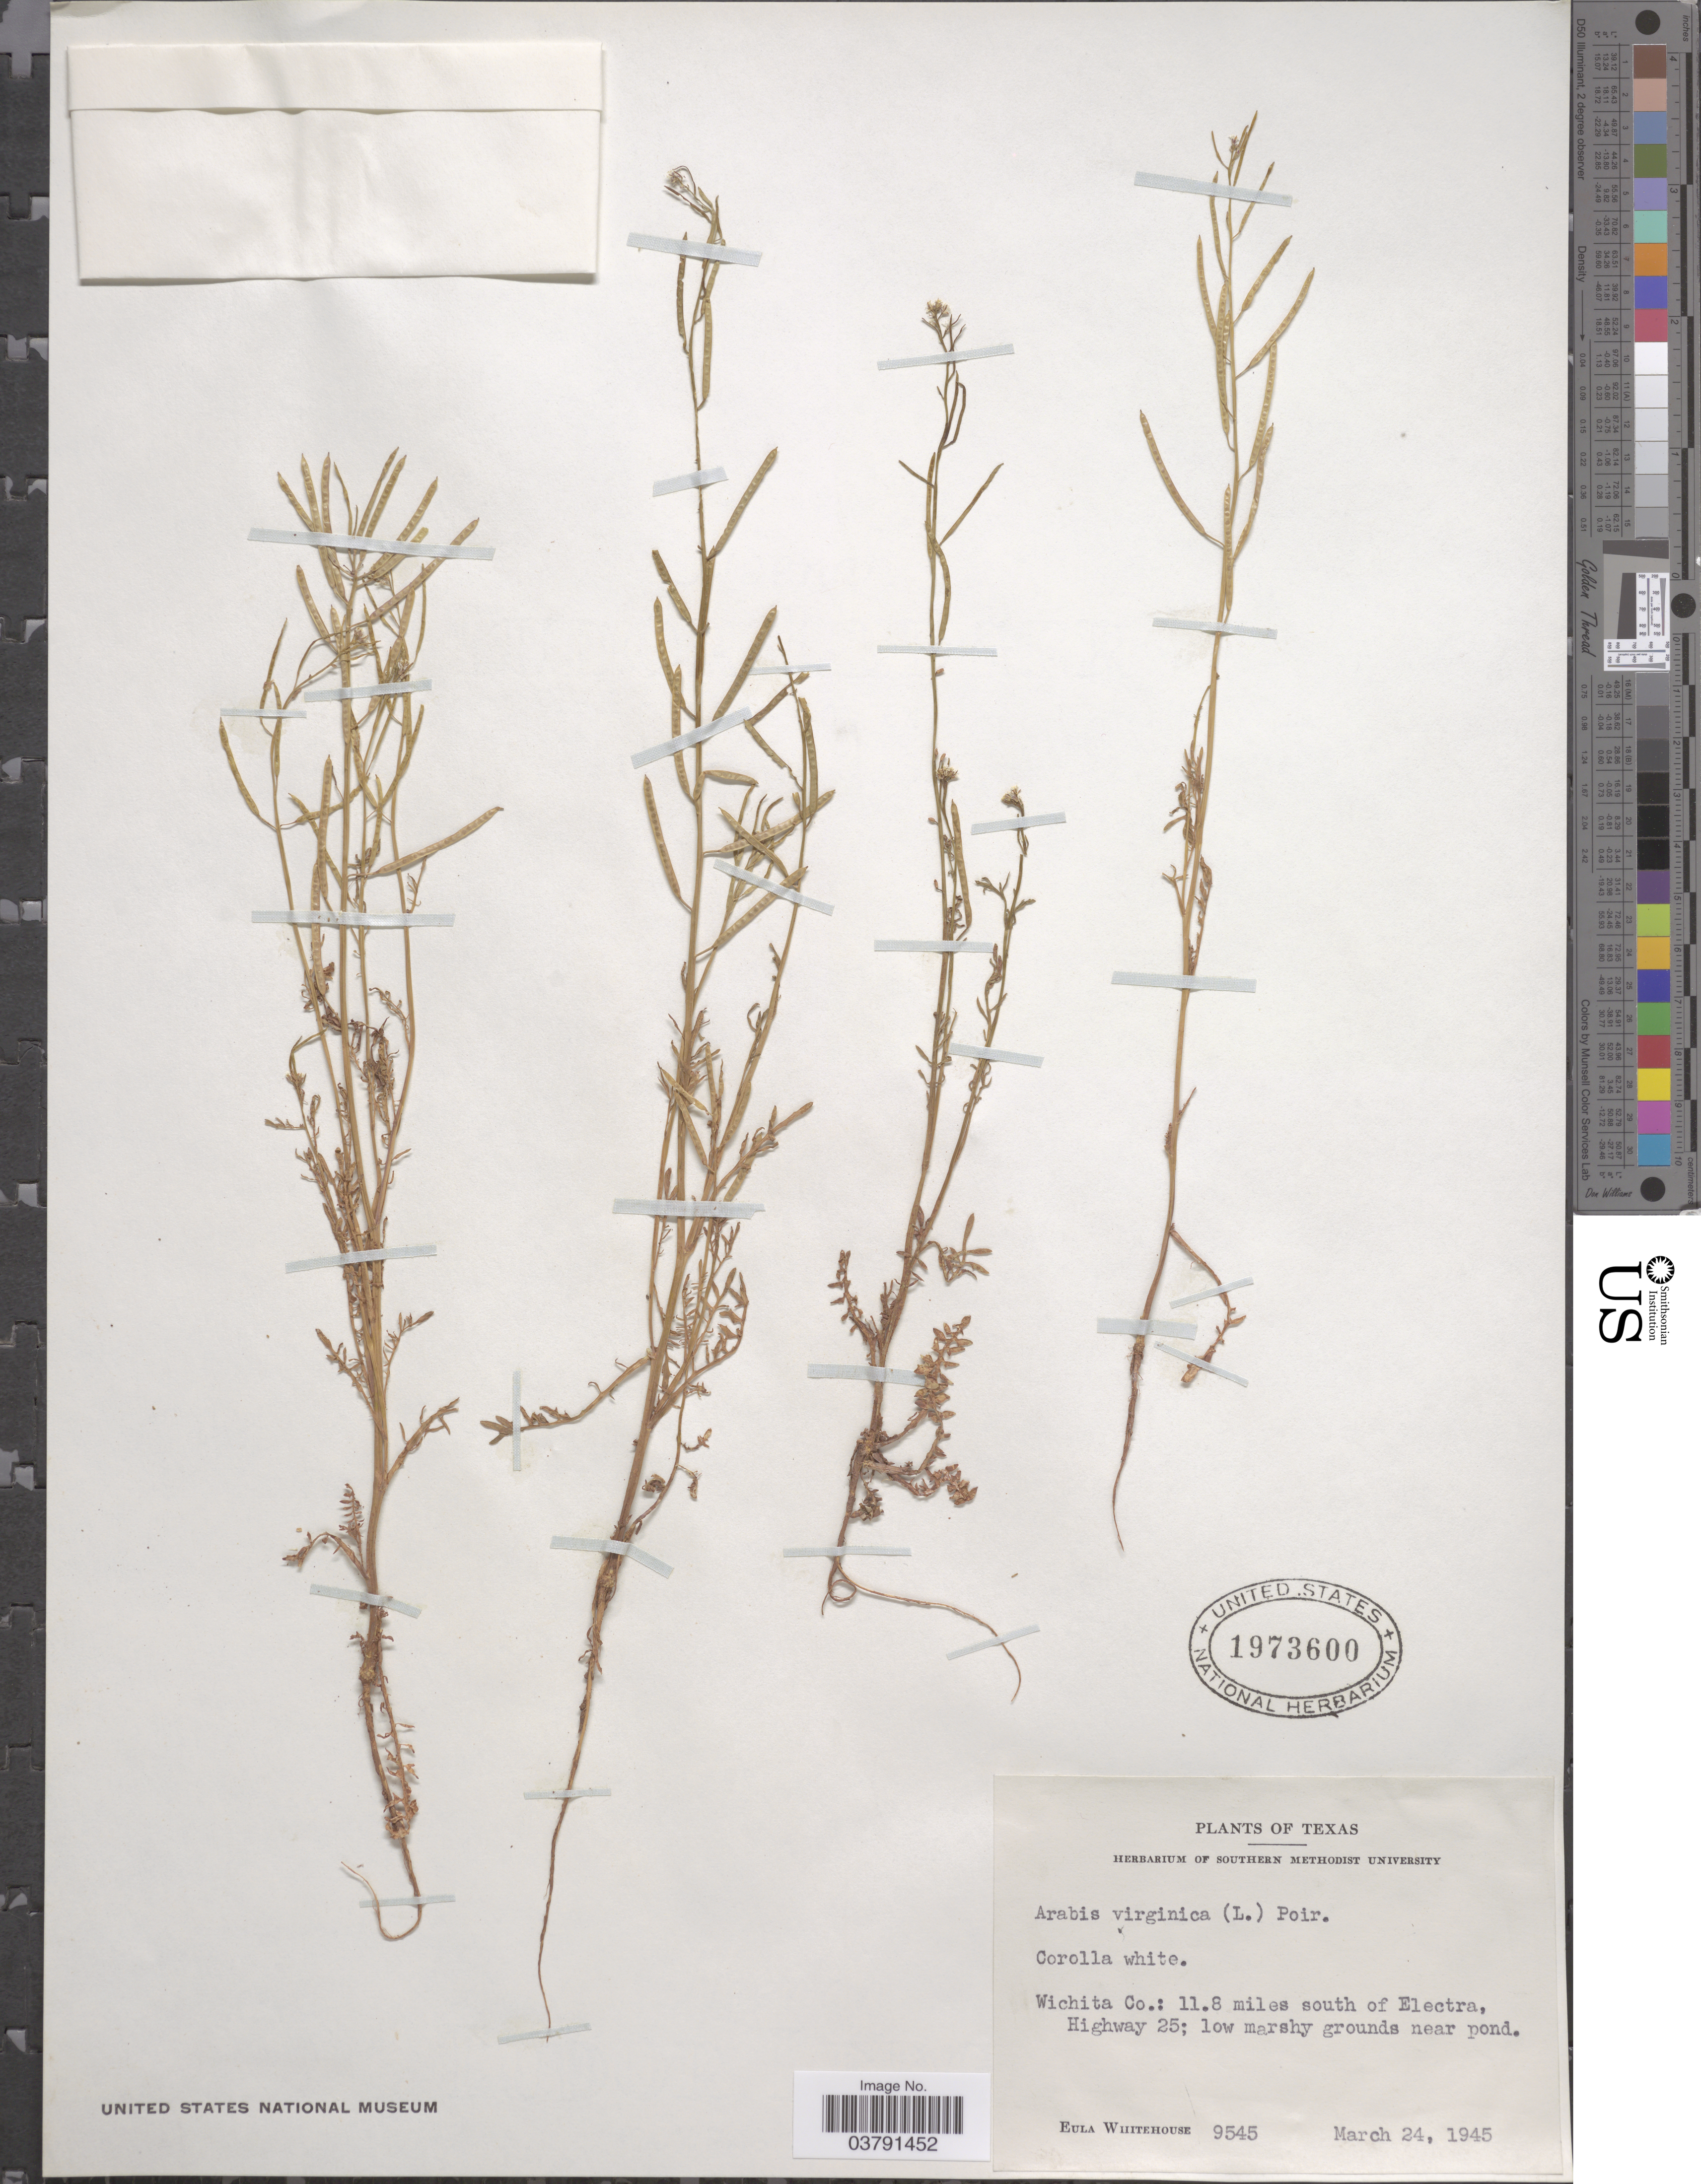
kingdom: Plantae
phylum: Tracheophyta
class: Magnoliopsida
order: Brassicales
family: Brassicaceae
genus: Planodes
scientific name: Planodes virginicum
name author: (L.) Greene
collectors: E. Whitehouse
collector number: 9545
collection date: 1945-03-24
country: United States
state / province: Texas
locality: Wichita Co.: 11.8 miles south of Electra, Highway 25.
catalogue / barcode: US 1973600